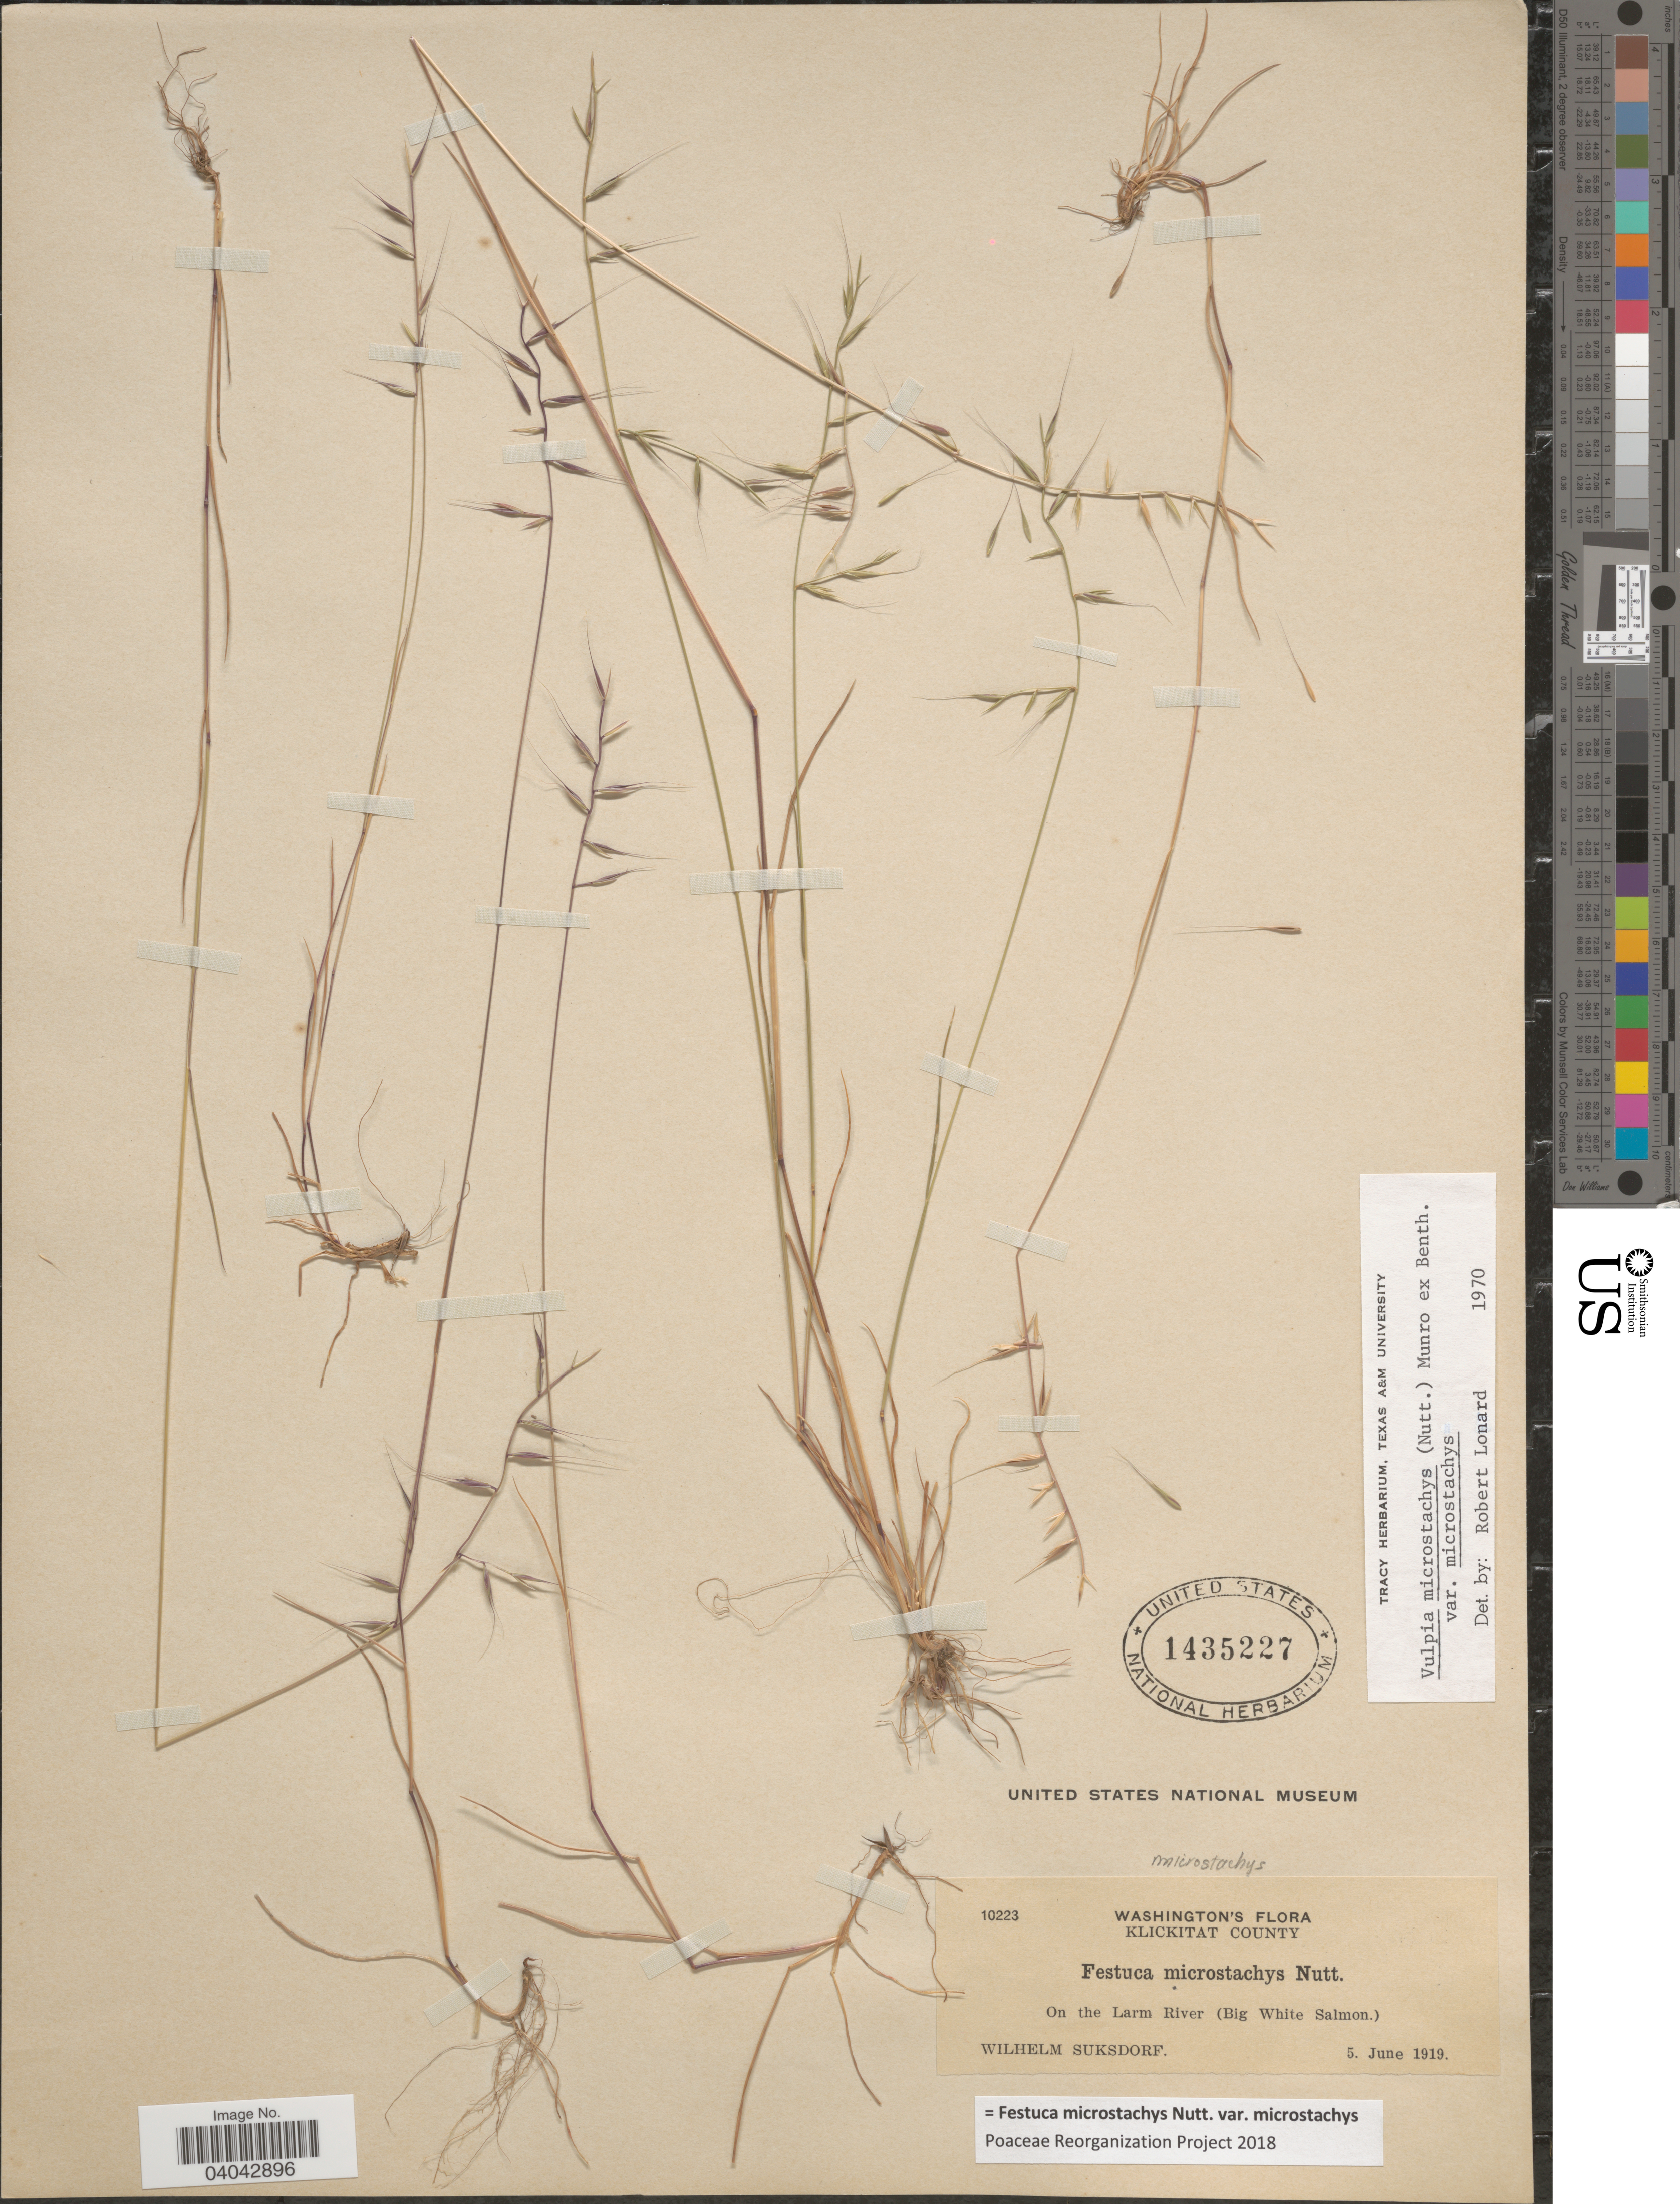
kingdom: Plantae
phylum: Tracheophyta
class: Liliopsida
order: Poales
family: Poaceae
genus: Festuca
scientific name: Festuca microstachys var. microstachys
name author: Nutt.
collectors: W. N. Suksdorf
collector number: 10223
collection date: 1919-06-05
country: United States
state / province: Washington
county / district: Klickitat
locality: Klickitat County. On the Larm River (Big White Salmon).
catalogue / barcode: US 1435227